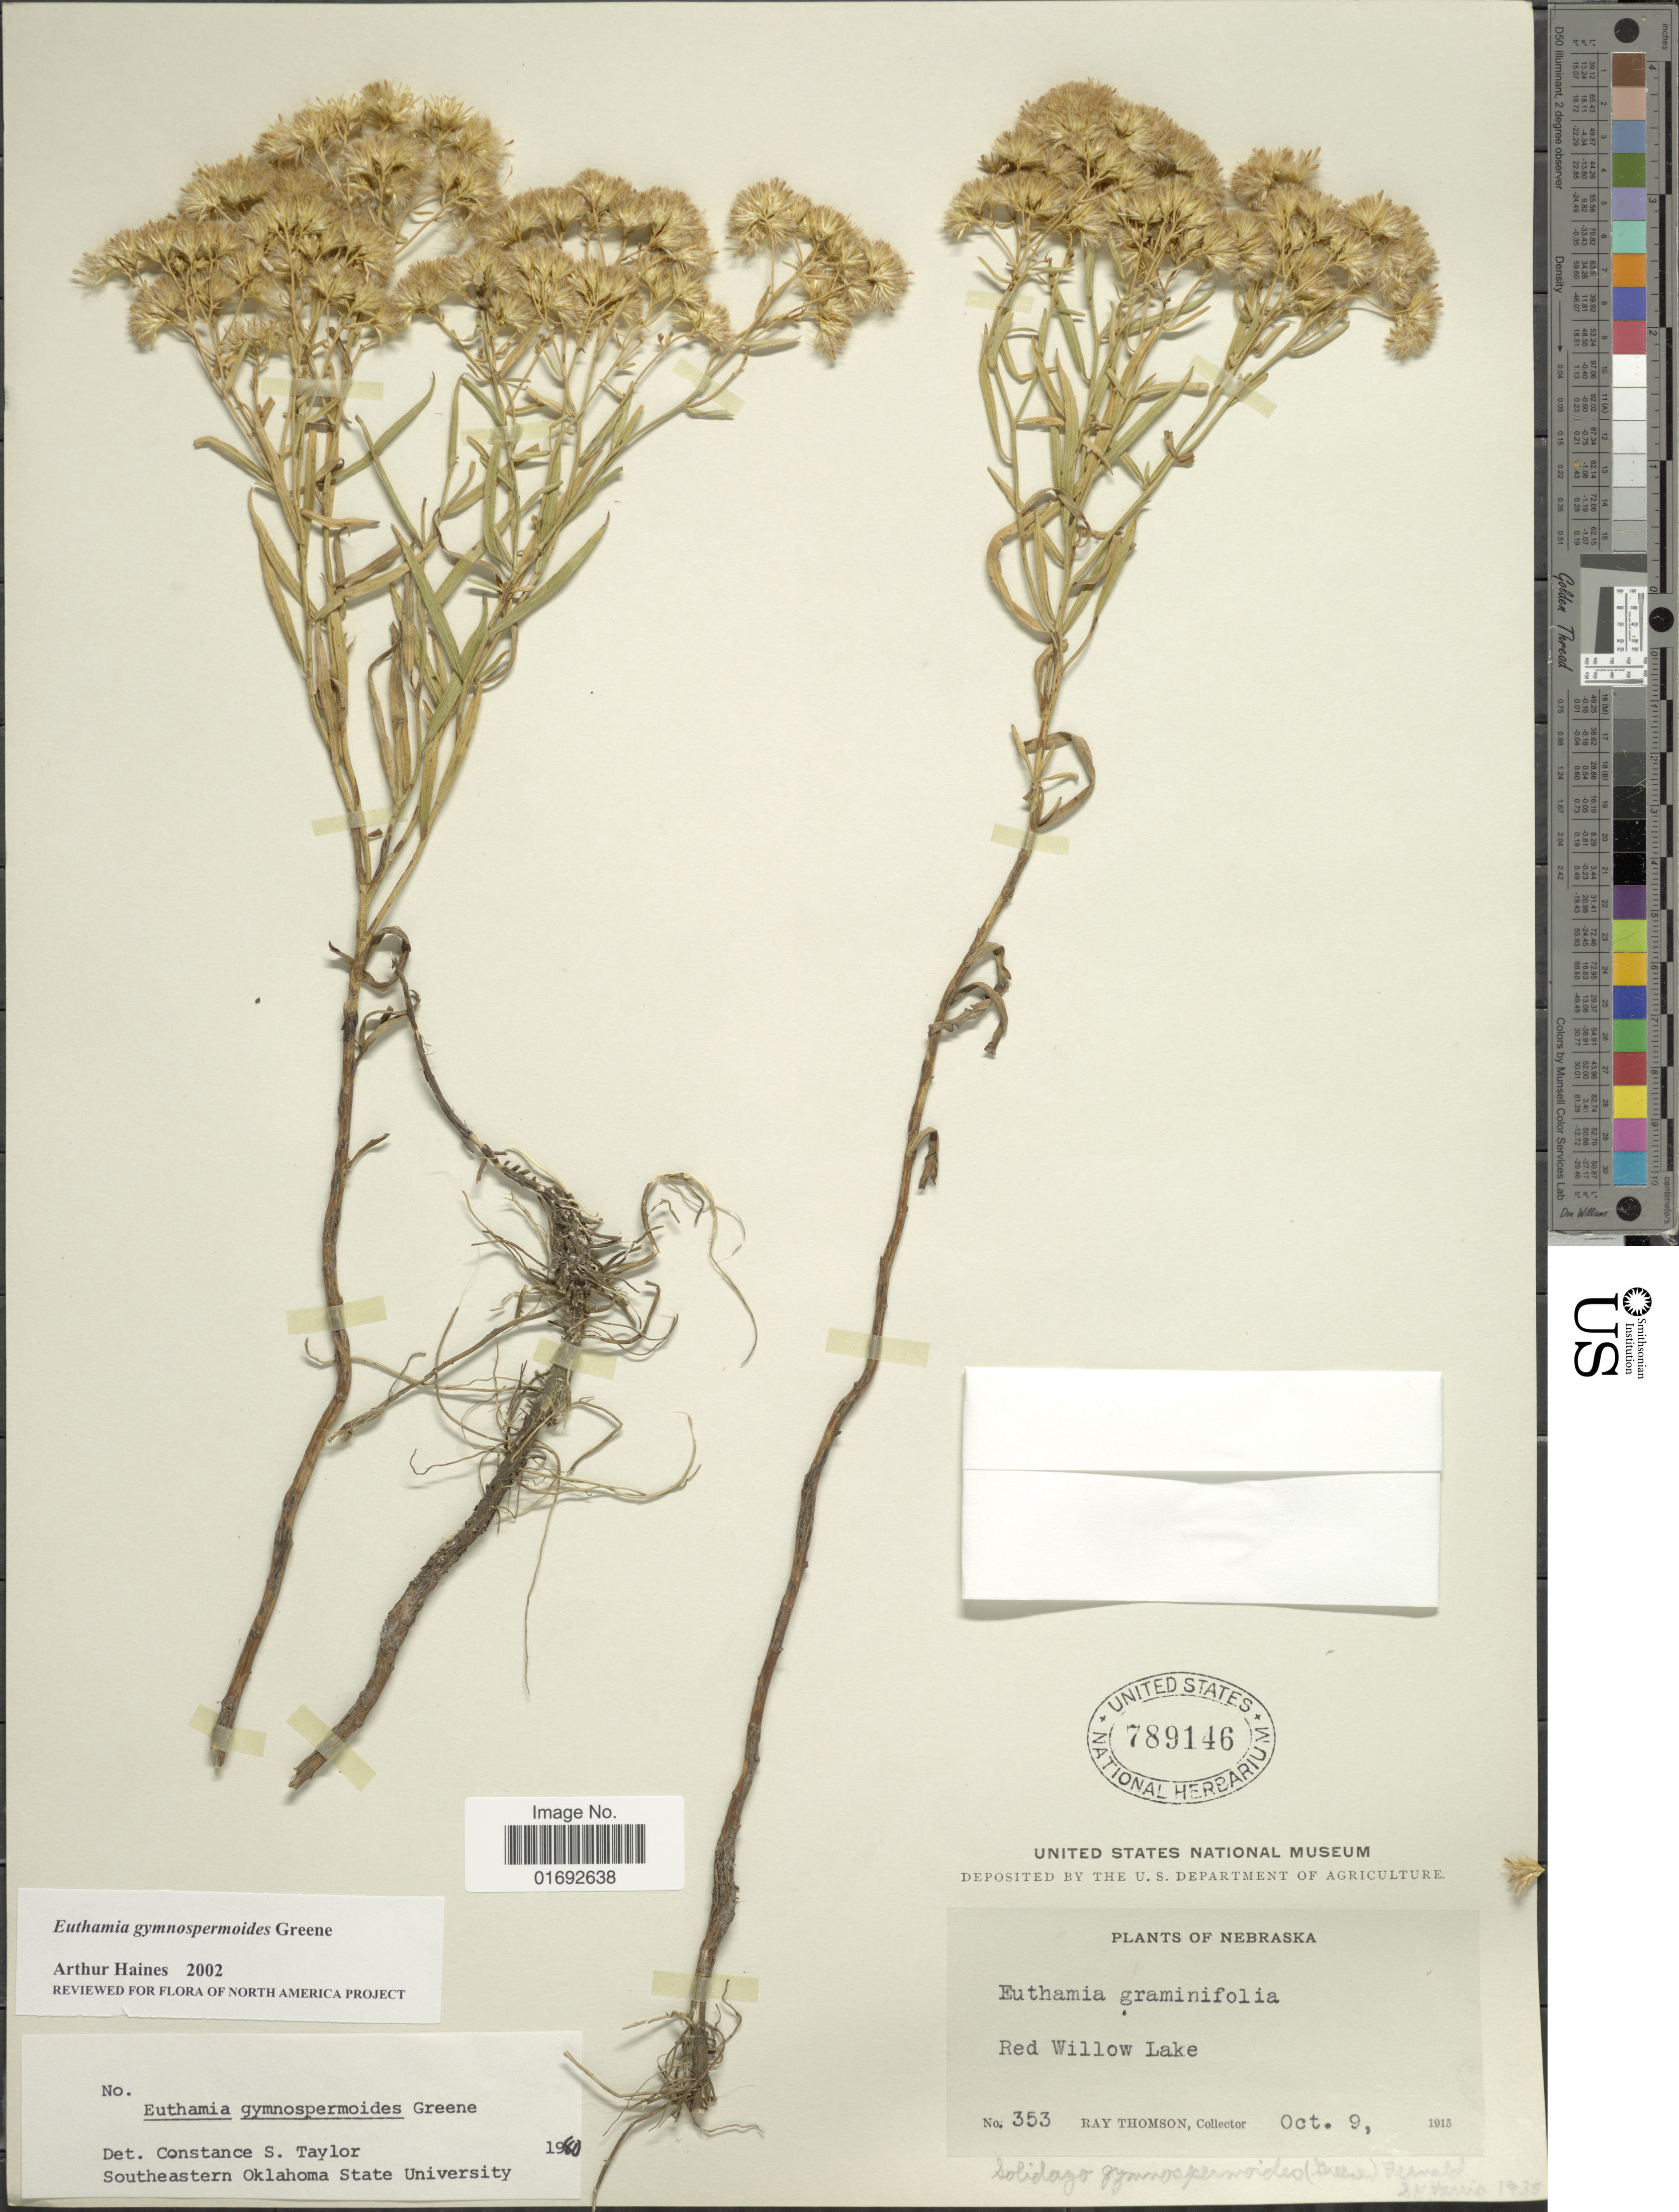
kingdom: Plantae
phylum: Tracheophyta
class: Magnoliopsida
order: Asterales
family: Asteraceae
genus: Euthamia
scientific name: Euthamia gymnospermoides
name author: Greene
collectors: R. Thomson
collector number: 353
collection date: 1915-10-09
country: United States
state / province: Nebraska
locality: Red Willow Lake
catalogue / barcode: US 789146